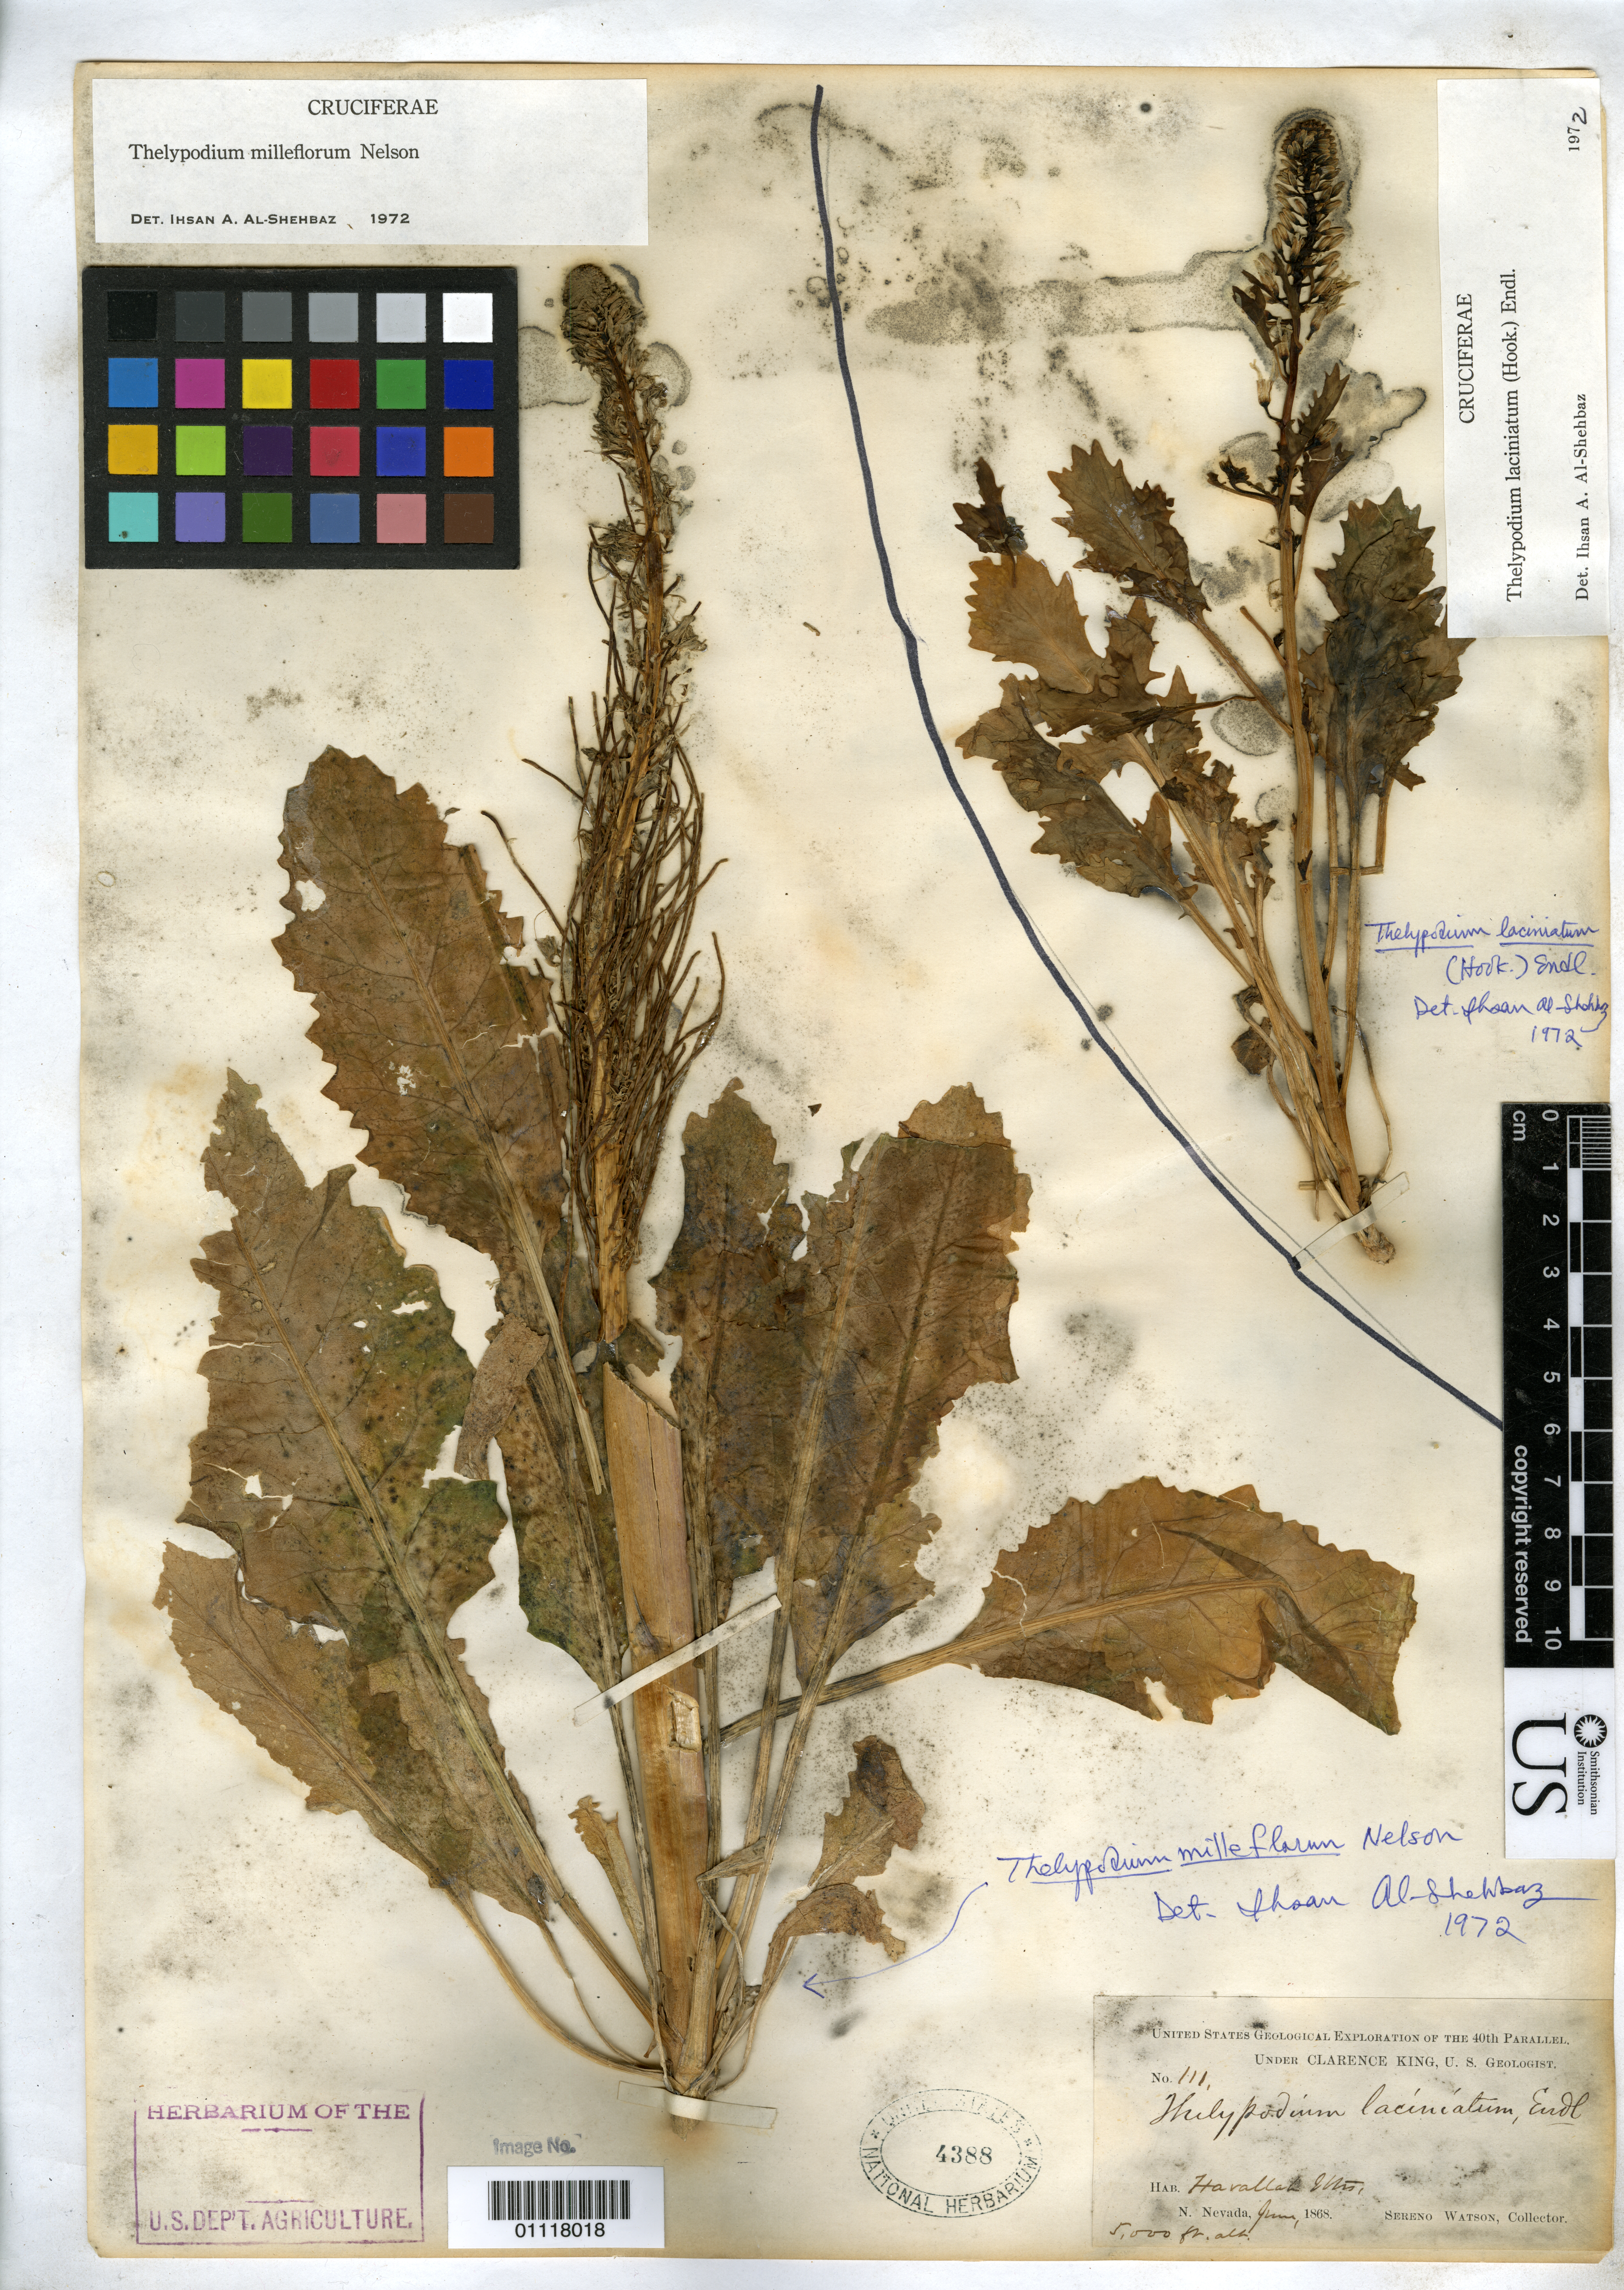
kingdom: Plantae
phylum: Tracheophyta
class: Magnoliopsida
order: Brassicales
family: Brassicaceae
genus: Thelypodium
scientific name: Thelypodium milleflorum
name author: A. Nelson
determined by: Al-Shehbaz, I. A., (MO), Missouri Botanical Garden (UNITED STATES)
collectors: S. Watson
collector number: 111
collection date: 1868-06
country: United States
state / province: Utah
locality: Havallah Mts.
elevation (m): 1524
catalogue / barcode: US 4388